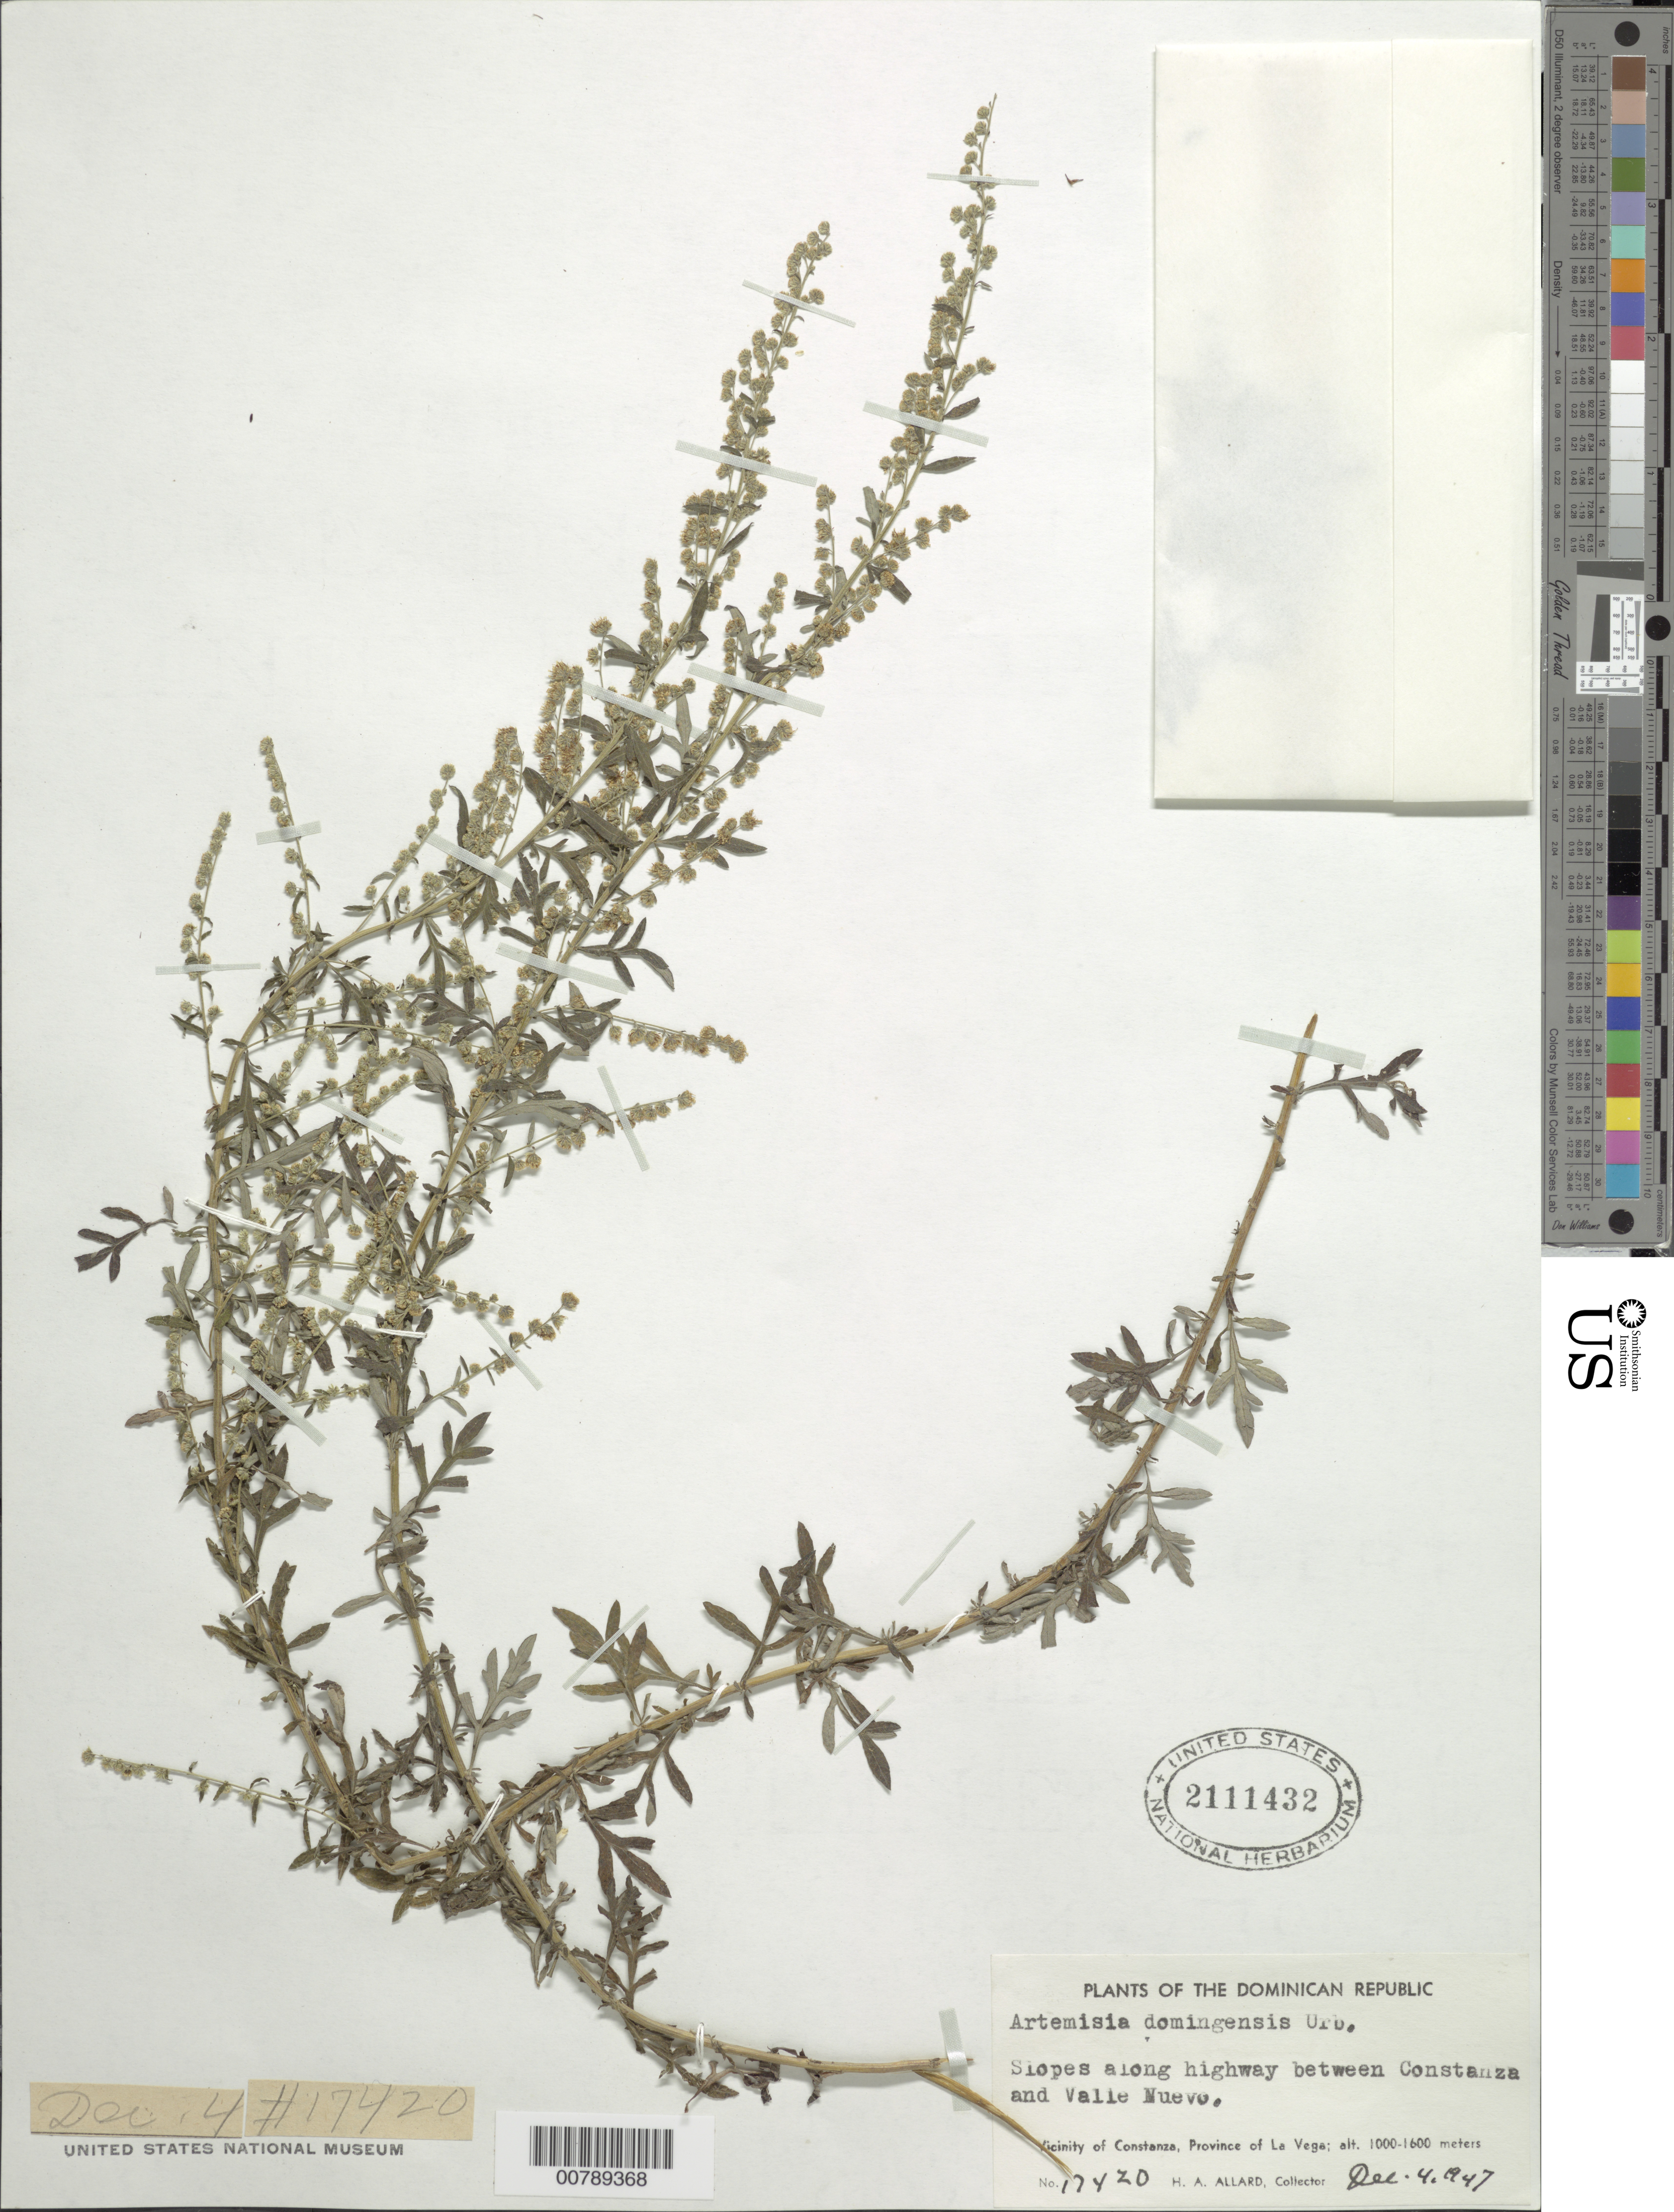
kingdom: Plantae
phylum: Tracheophyta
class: Magnoliopsida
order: Asterales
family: Asteraceae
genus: Artemisia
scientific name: Artemisia domingensis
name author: Urb.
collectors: H. A. Allard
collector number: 17420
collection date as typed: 04 Dec 1947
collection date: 1947-12-04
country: Dominican Republic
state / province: La Vega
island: Hispaniola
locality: Vicinity of Constanza, Province of La Vega. Slopes along highway between Constanza and Valle Nuevo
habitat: slopes along highway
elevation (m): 1000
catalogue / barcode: US 2111432